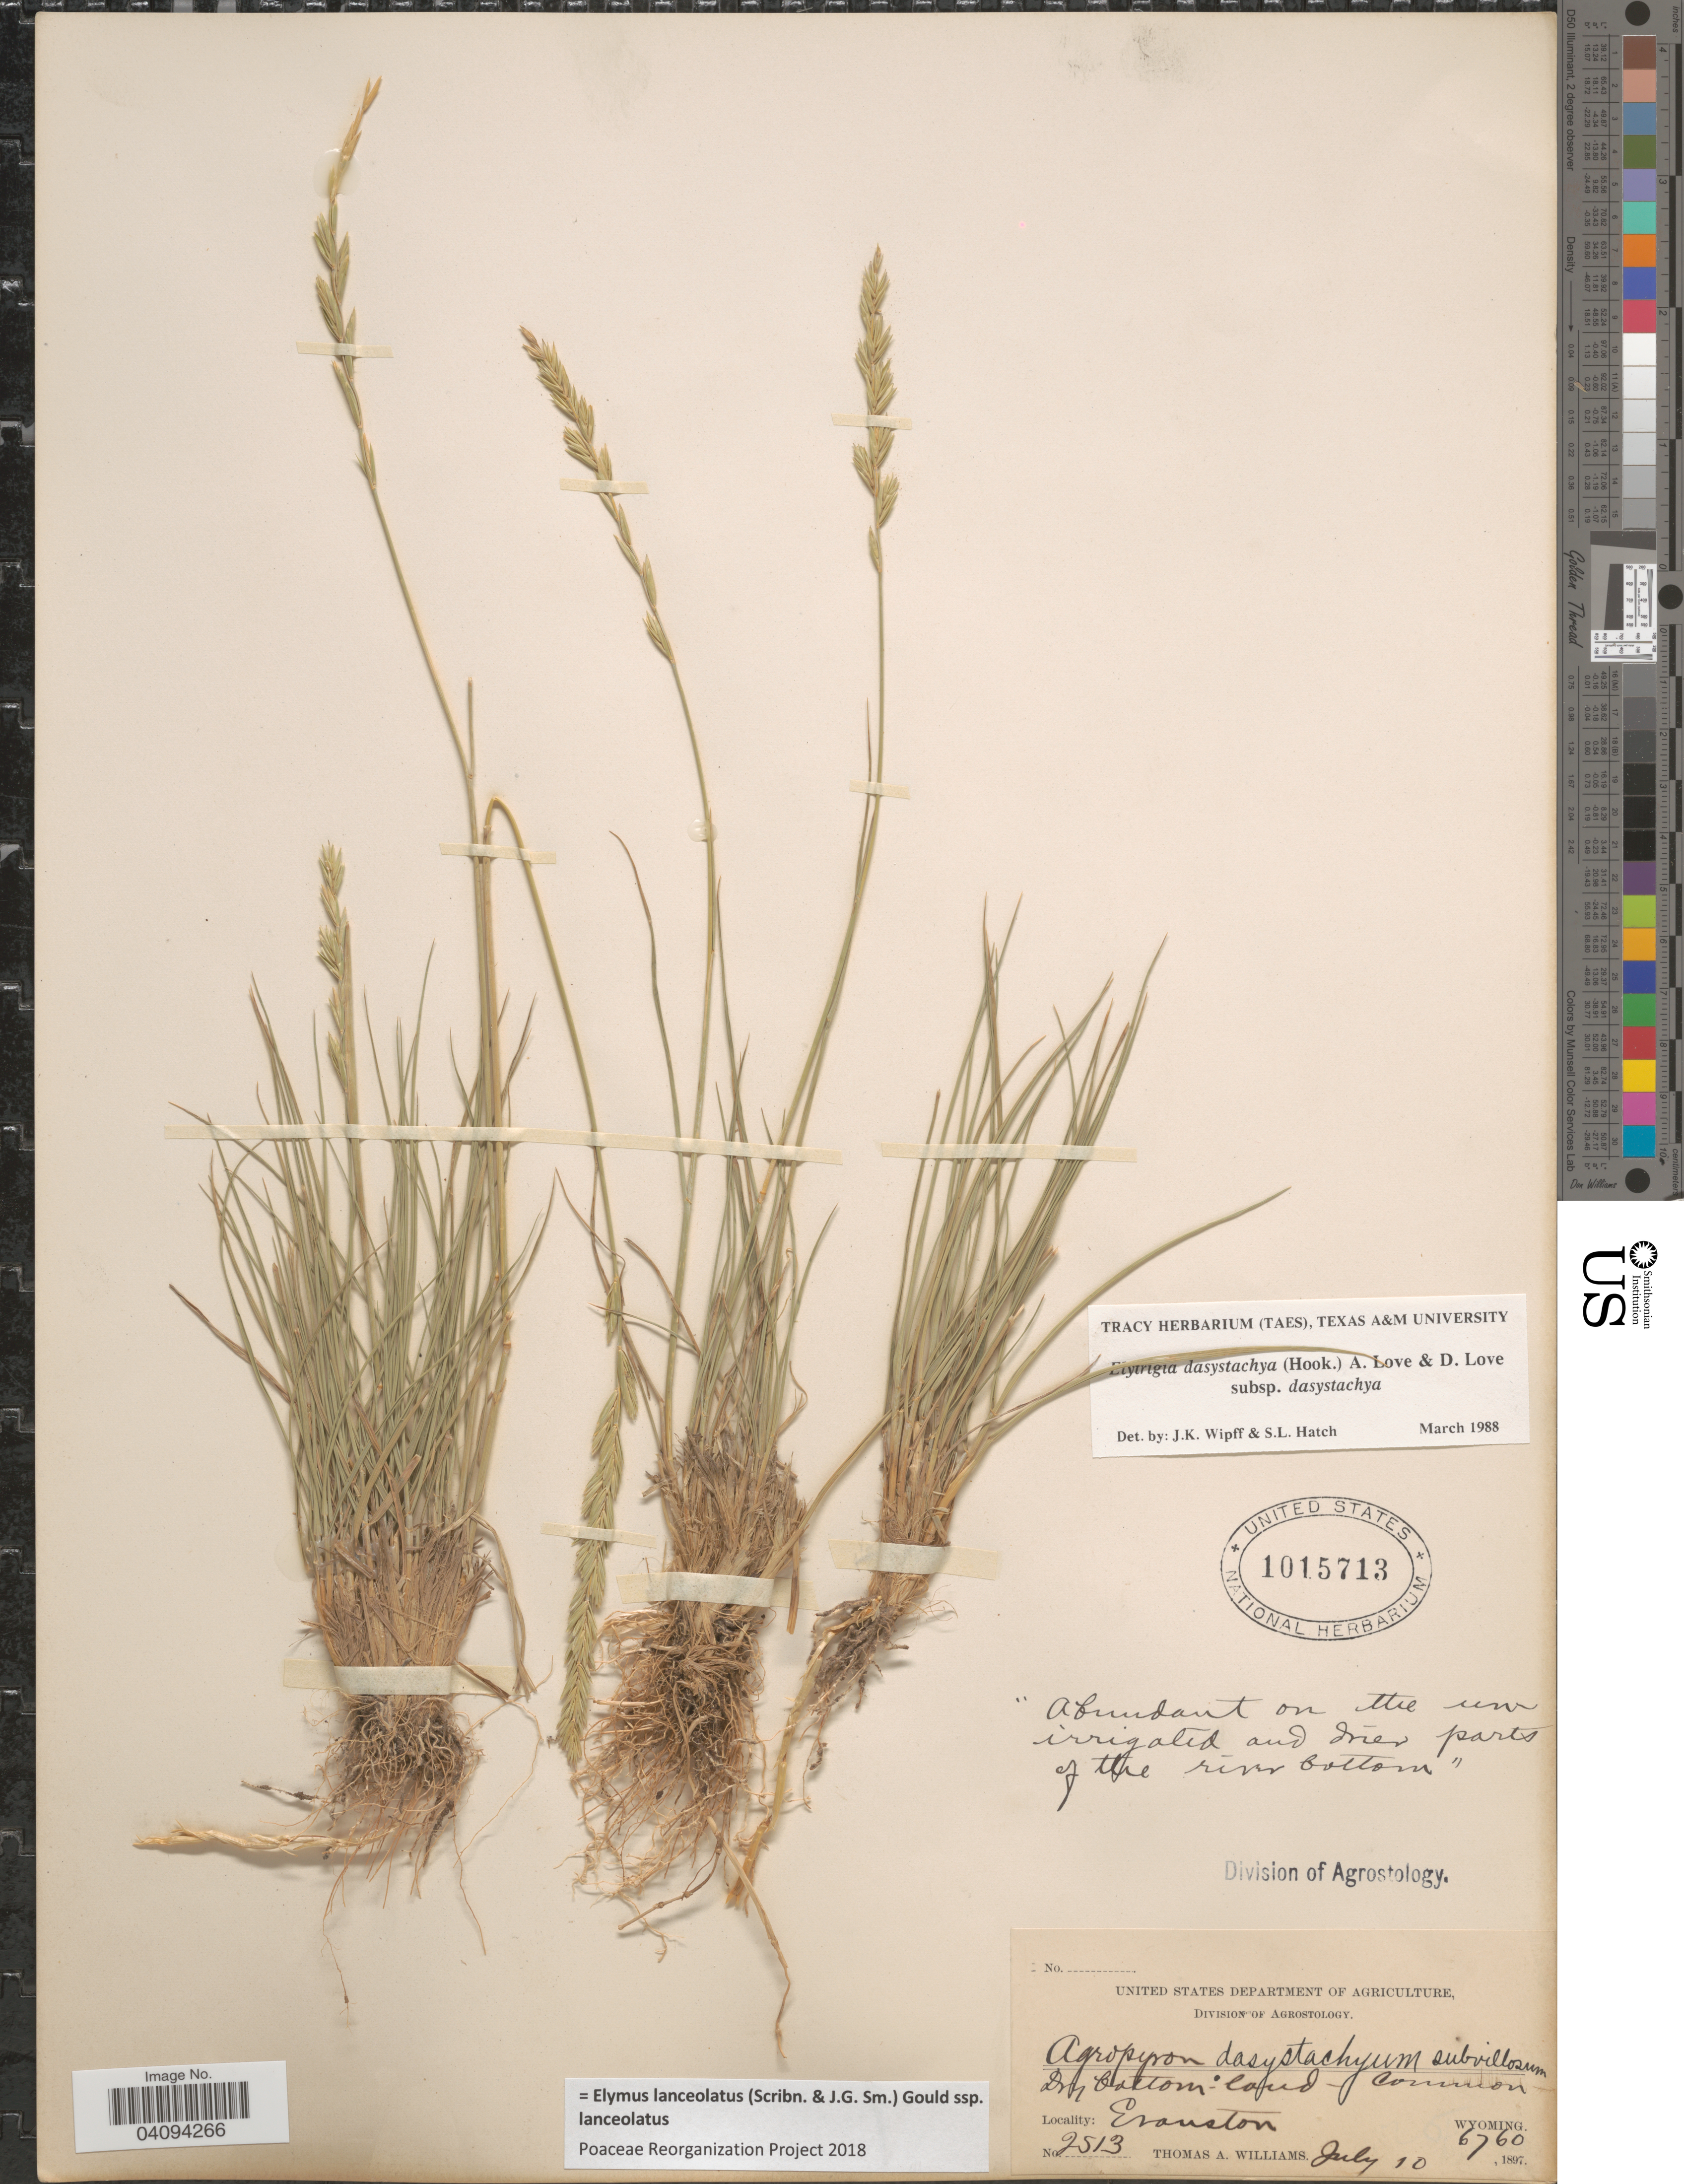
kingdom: Plantae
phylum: Tracheophyta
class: Liliopsida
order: Poales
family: Poaceae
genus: Elymus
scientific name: Elymus lanceolatus subsp. lanceolatus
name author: (Scribn. & J.G. Sm.) Gould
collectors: T. A. Williams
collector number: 2513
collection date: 1897-07-10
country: United States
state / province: Wyoming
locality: Dry bottom-land. Evanston.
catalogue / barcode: US 1015713